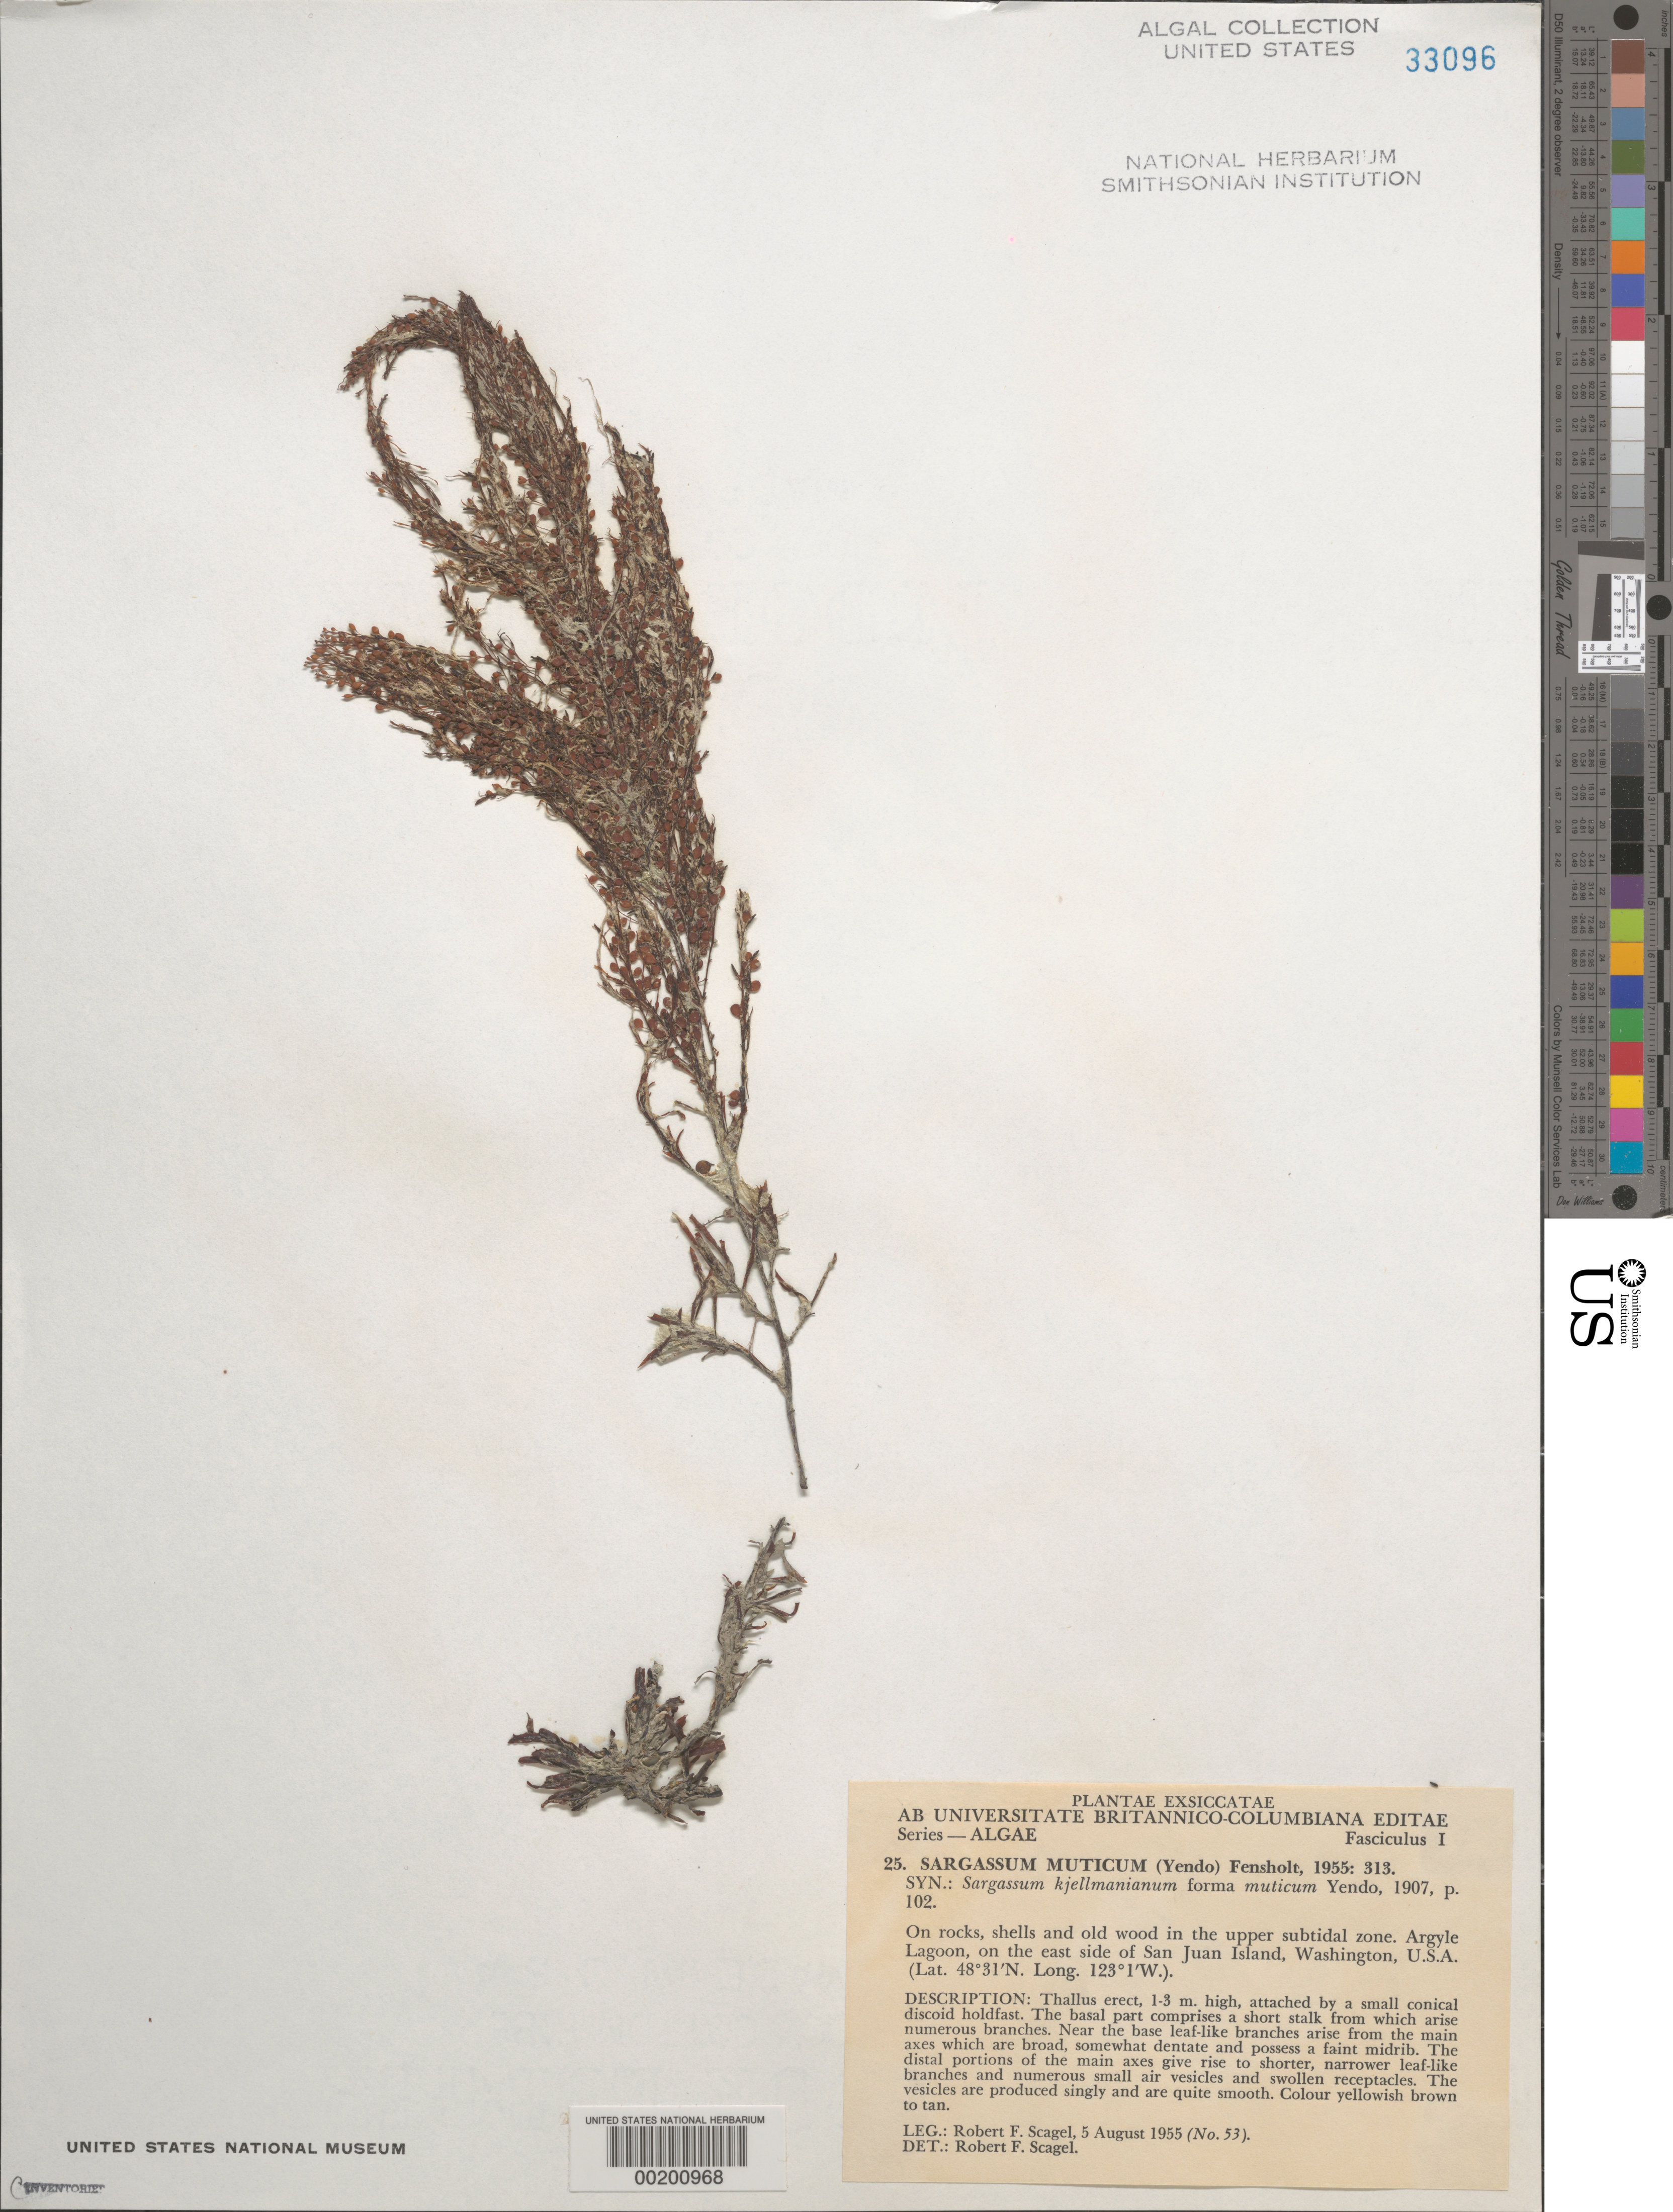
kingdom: Chromista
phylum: Ochrophyta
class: Phaeophyceae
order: Fucales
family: Sargassaceae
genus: Sargassum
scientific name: Sargassum muticum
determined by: Scagel, R. F.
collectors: R. F. Scagel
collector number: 53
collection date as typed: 05 Aug 1955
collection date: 1955-08-05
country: United States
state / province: Washington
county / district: San Juan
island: San Juan Island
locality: Argyle Lagoon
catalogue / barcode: US 33096